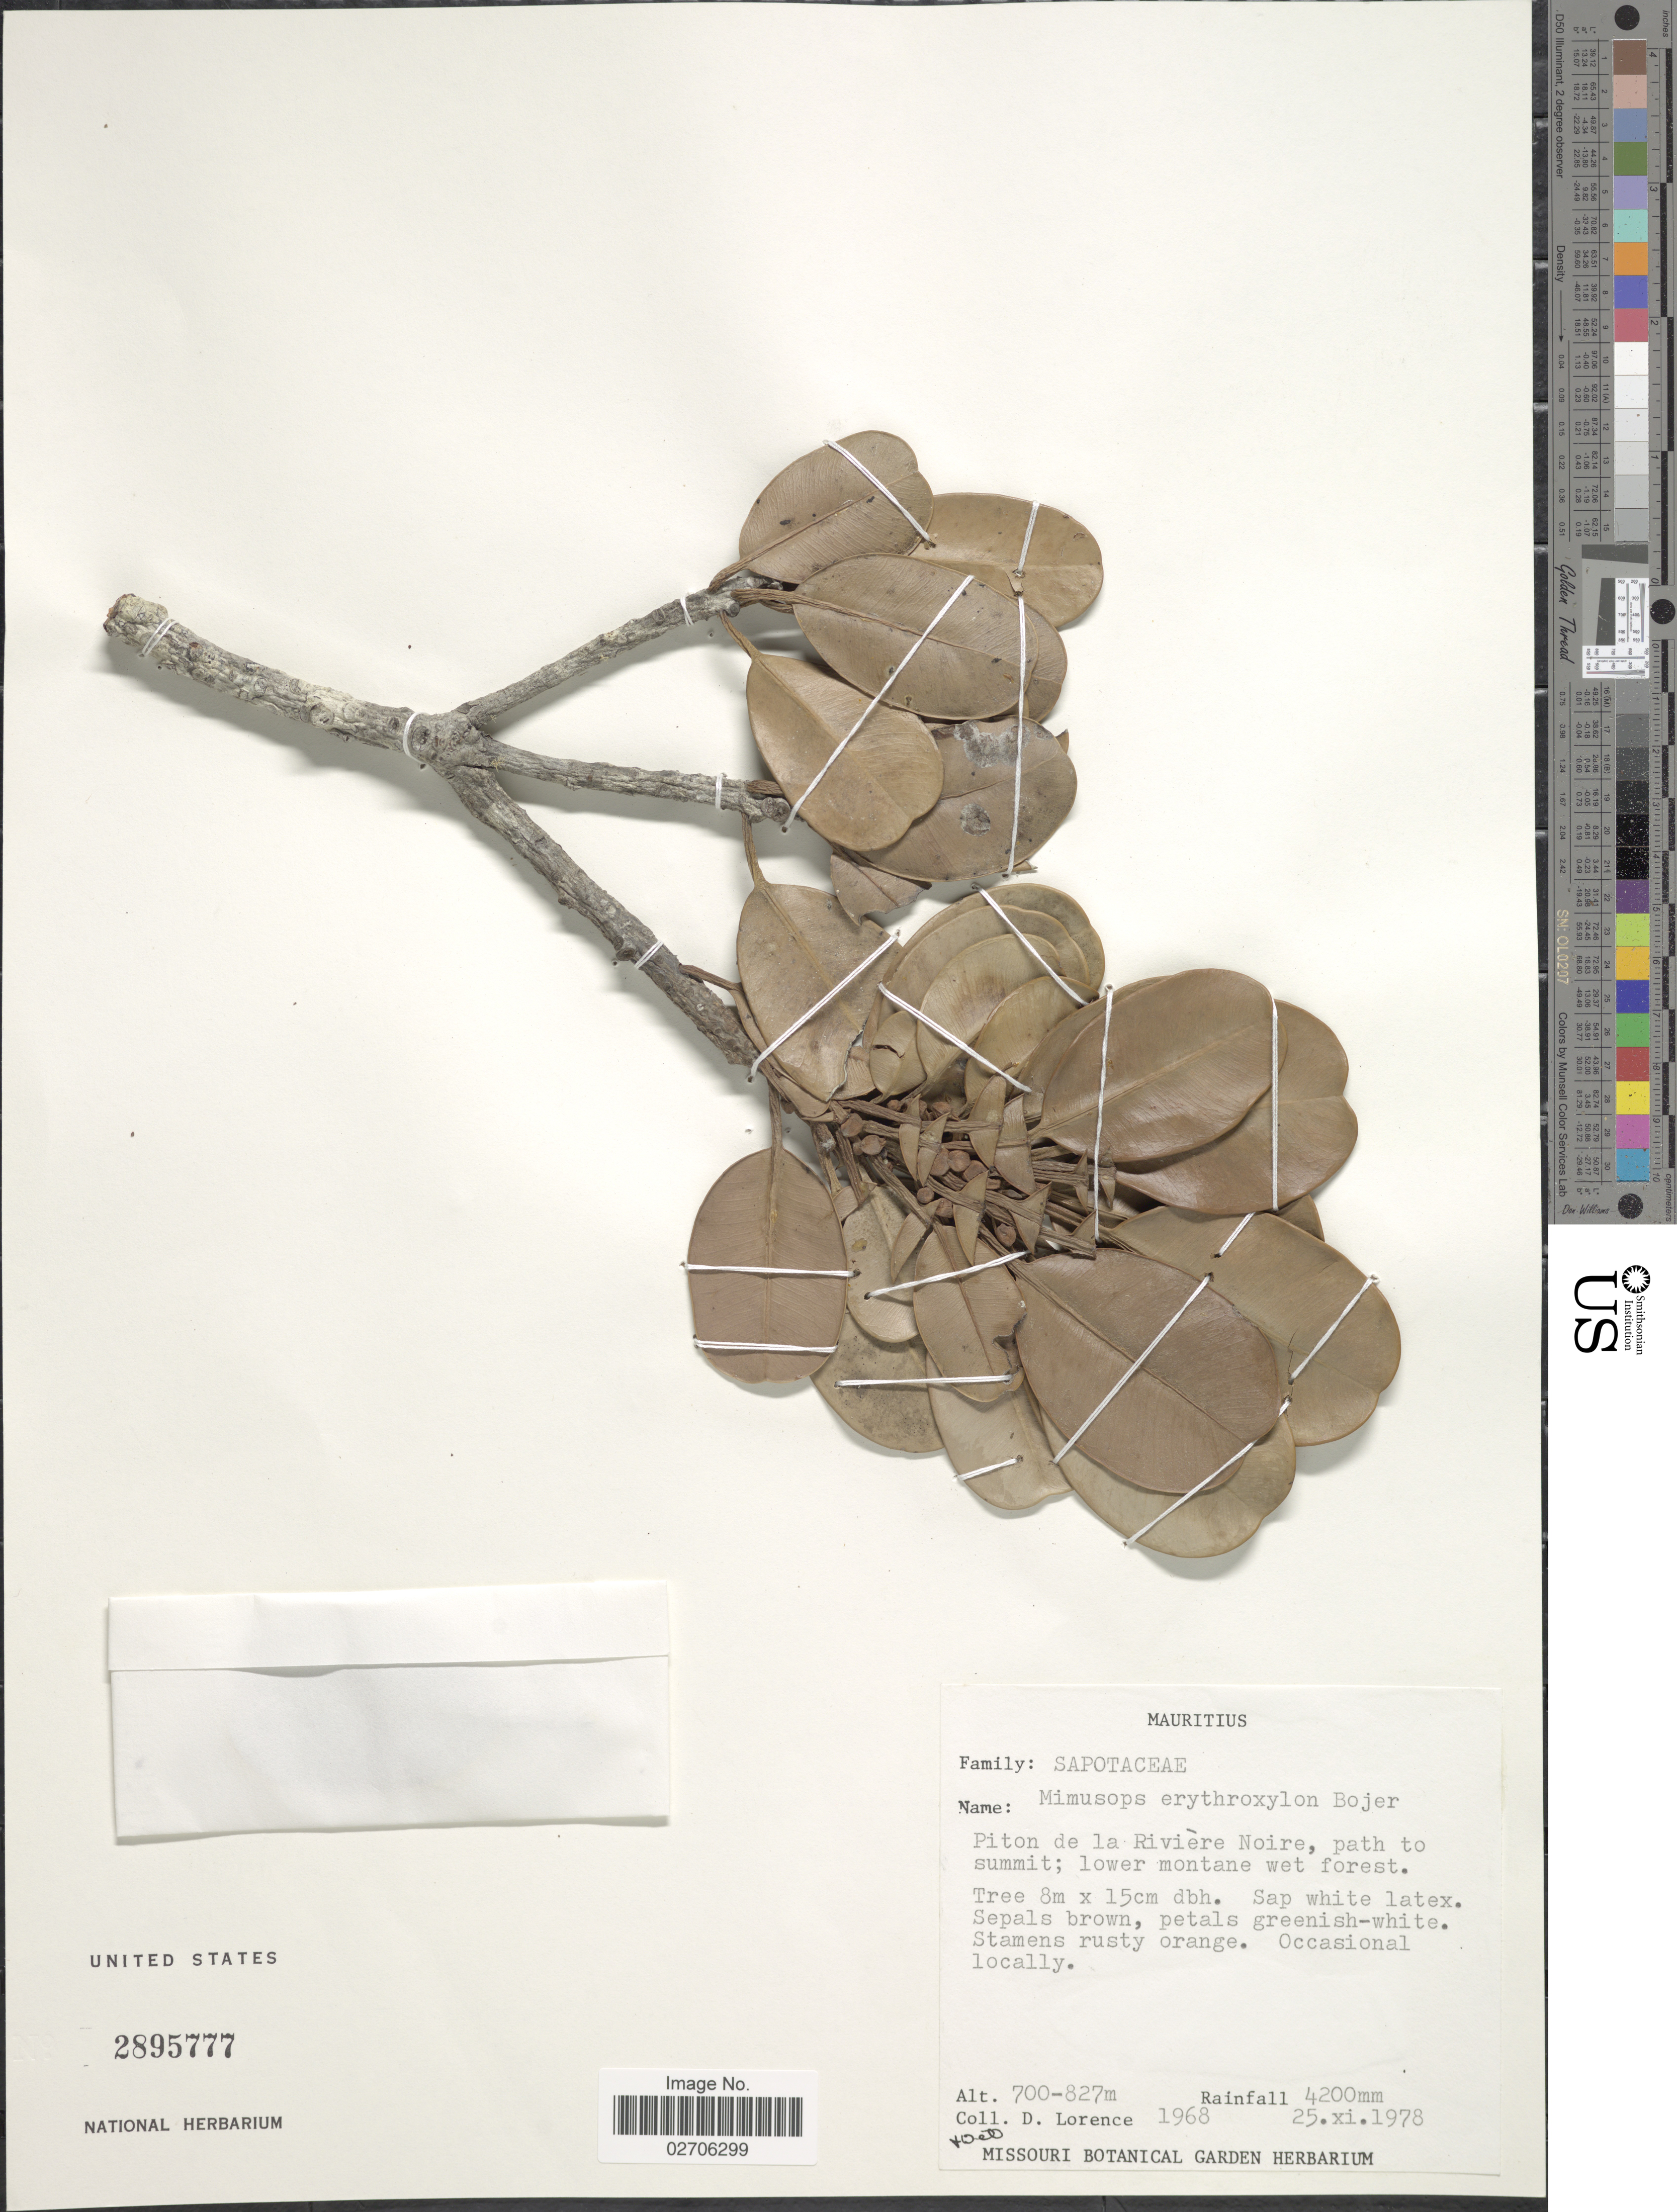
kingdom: Plantae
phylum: Tracheophyta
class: Magnoliopsida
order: Ericales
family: Sapotaceae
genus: Mimusops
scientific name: Mimusops erythroxylon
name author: Bojer ex A. DC.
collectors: D. Lorence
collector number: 1968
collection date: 1978-11-25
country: Mauritius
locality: Piton de la Rivière Noire, path to summit.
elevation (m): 700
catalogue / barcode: US 2895777